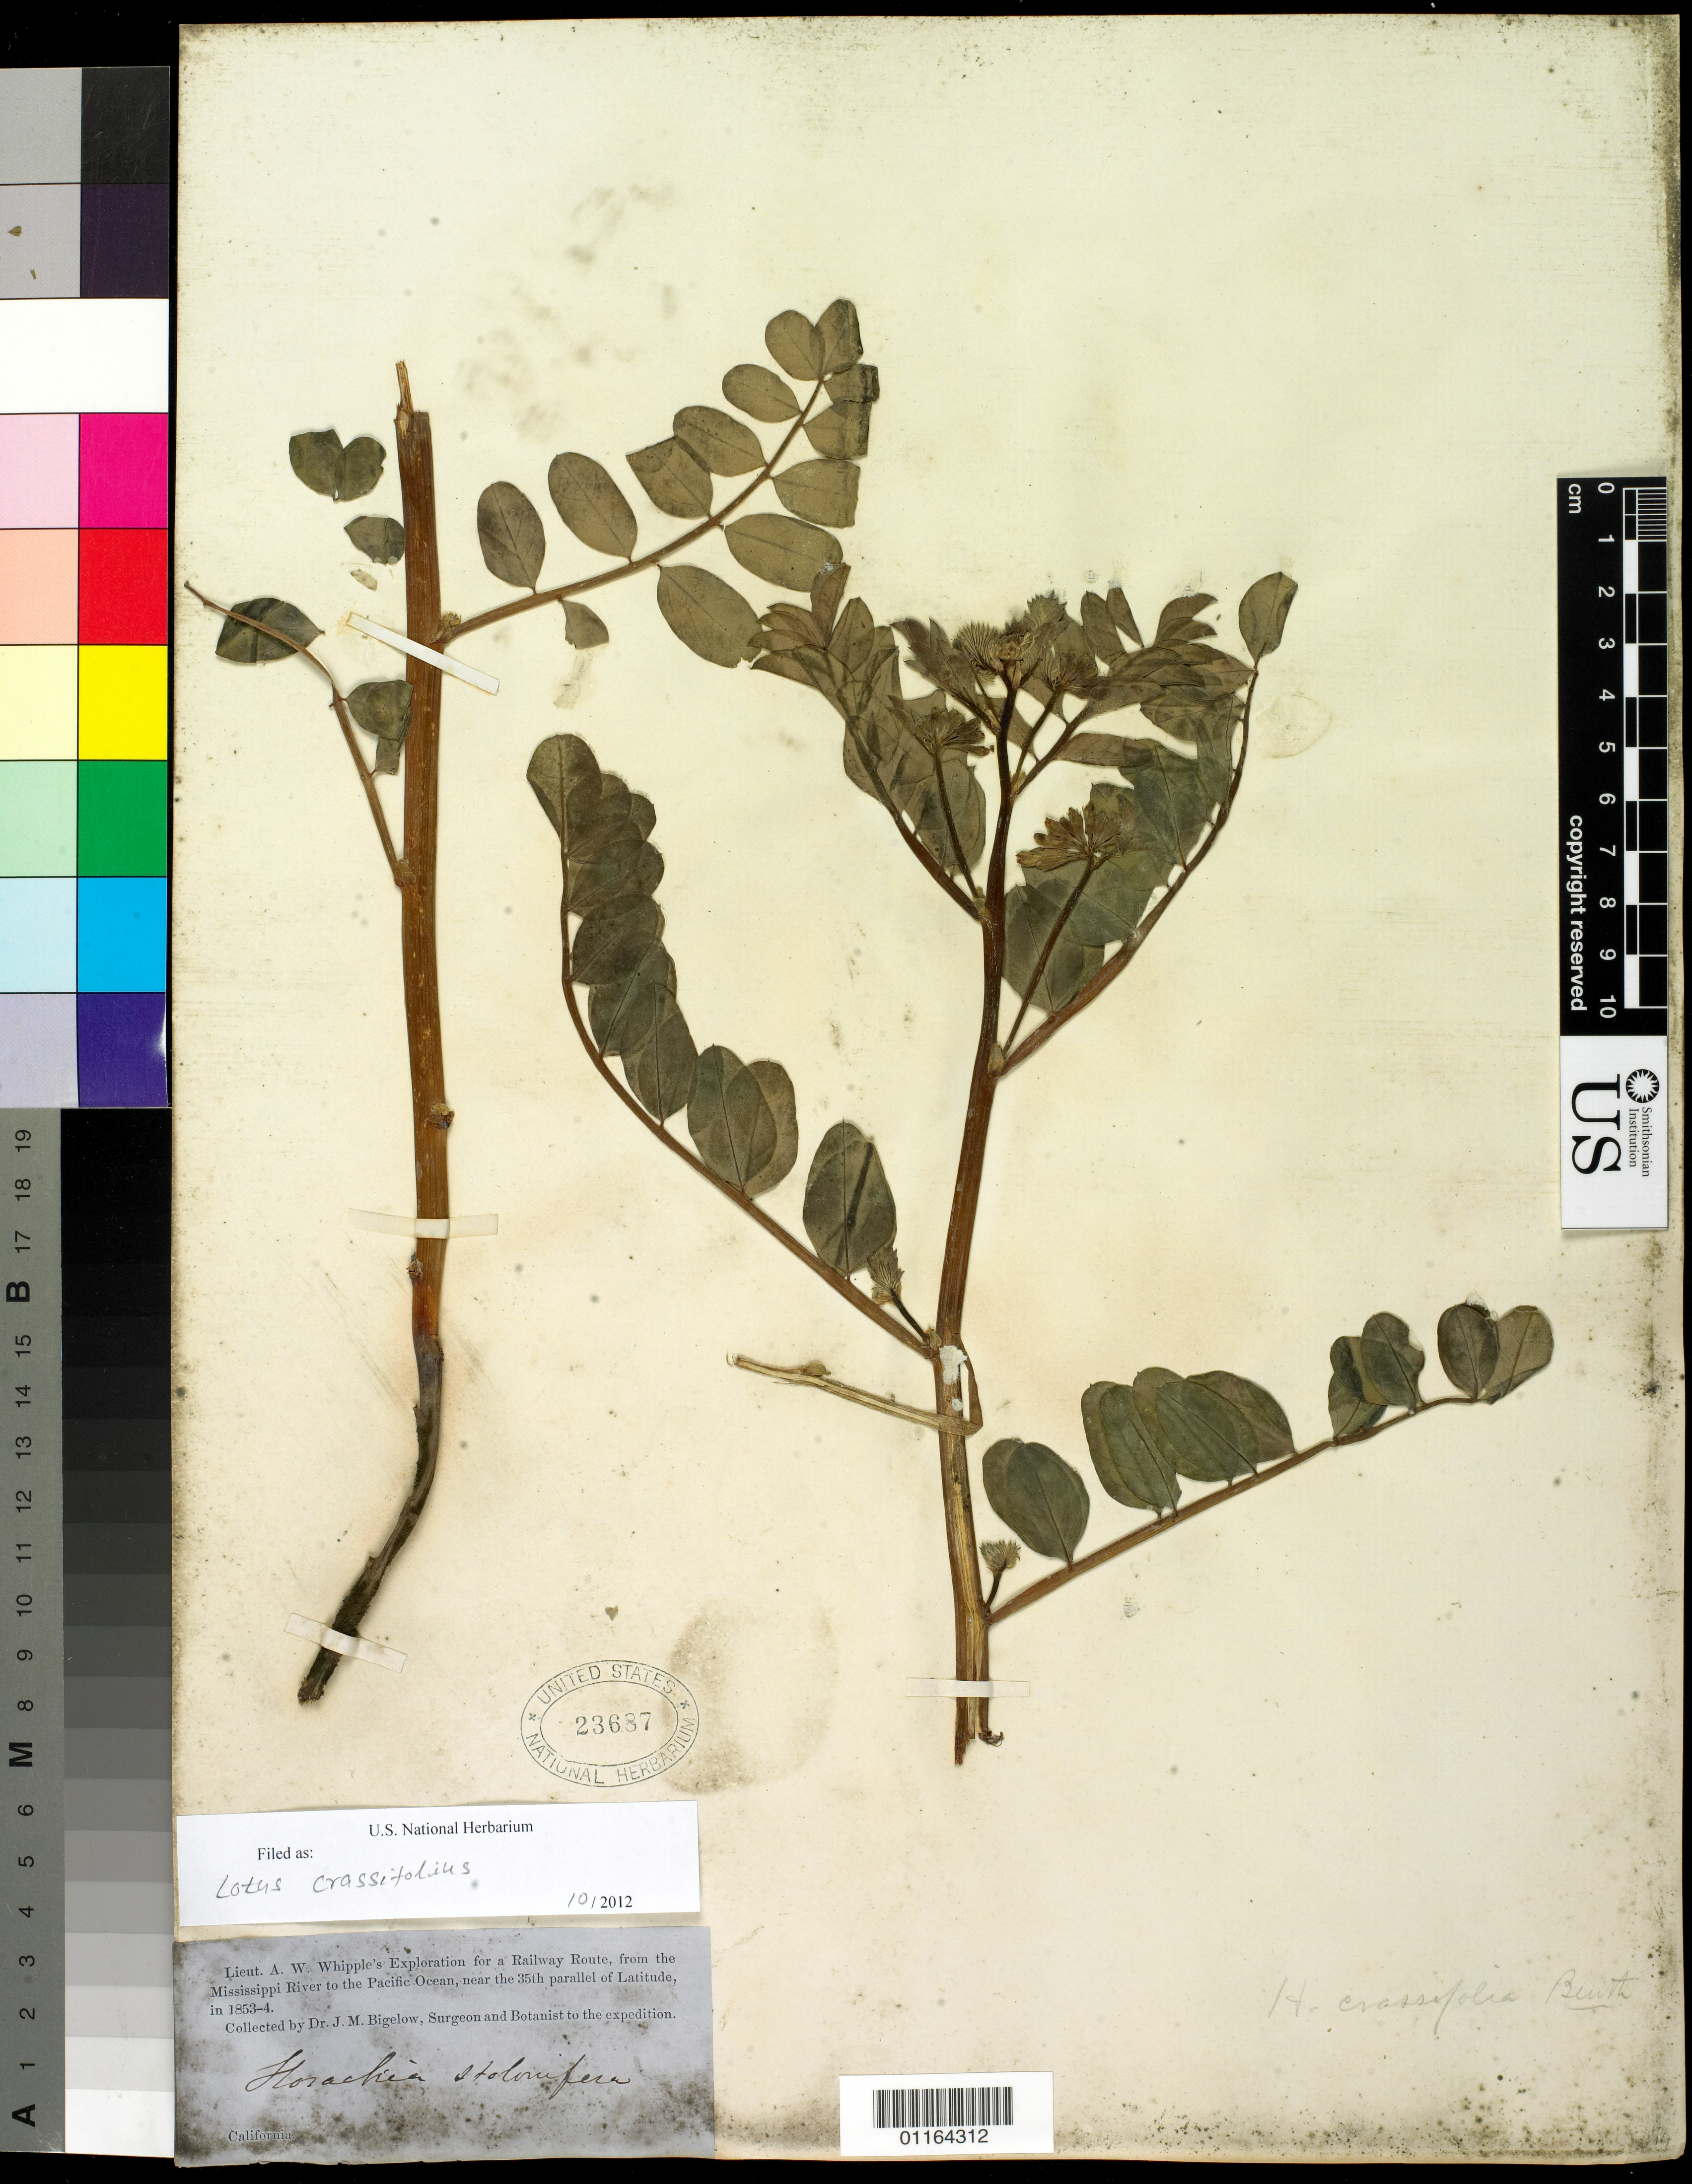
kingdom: Plantae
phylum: Tracheophyta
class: Magnoliopsida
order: Fabales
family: Fabaceae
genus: Hosackia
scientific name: Hosackia crassifolia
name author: Benth.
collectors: J. M. Bigelow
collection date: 1853/1854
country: United States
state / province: California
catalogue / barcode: US 23687